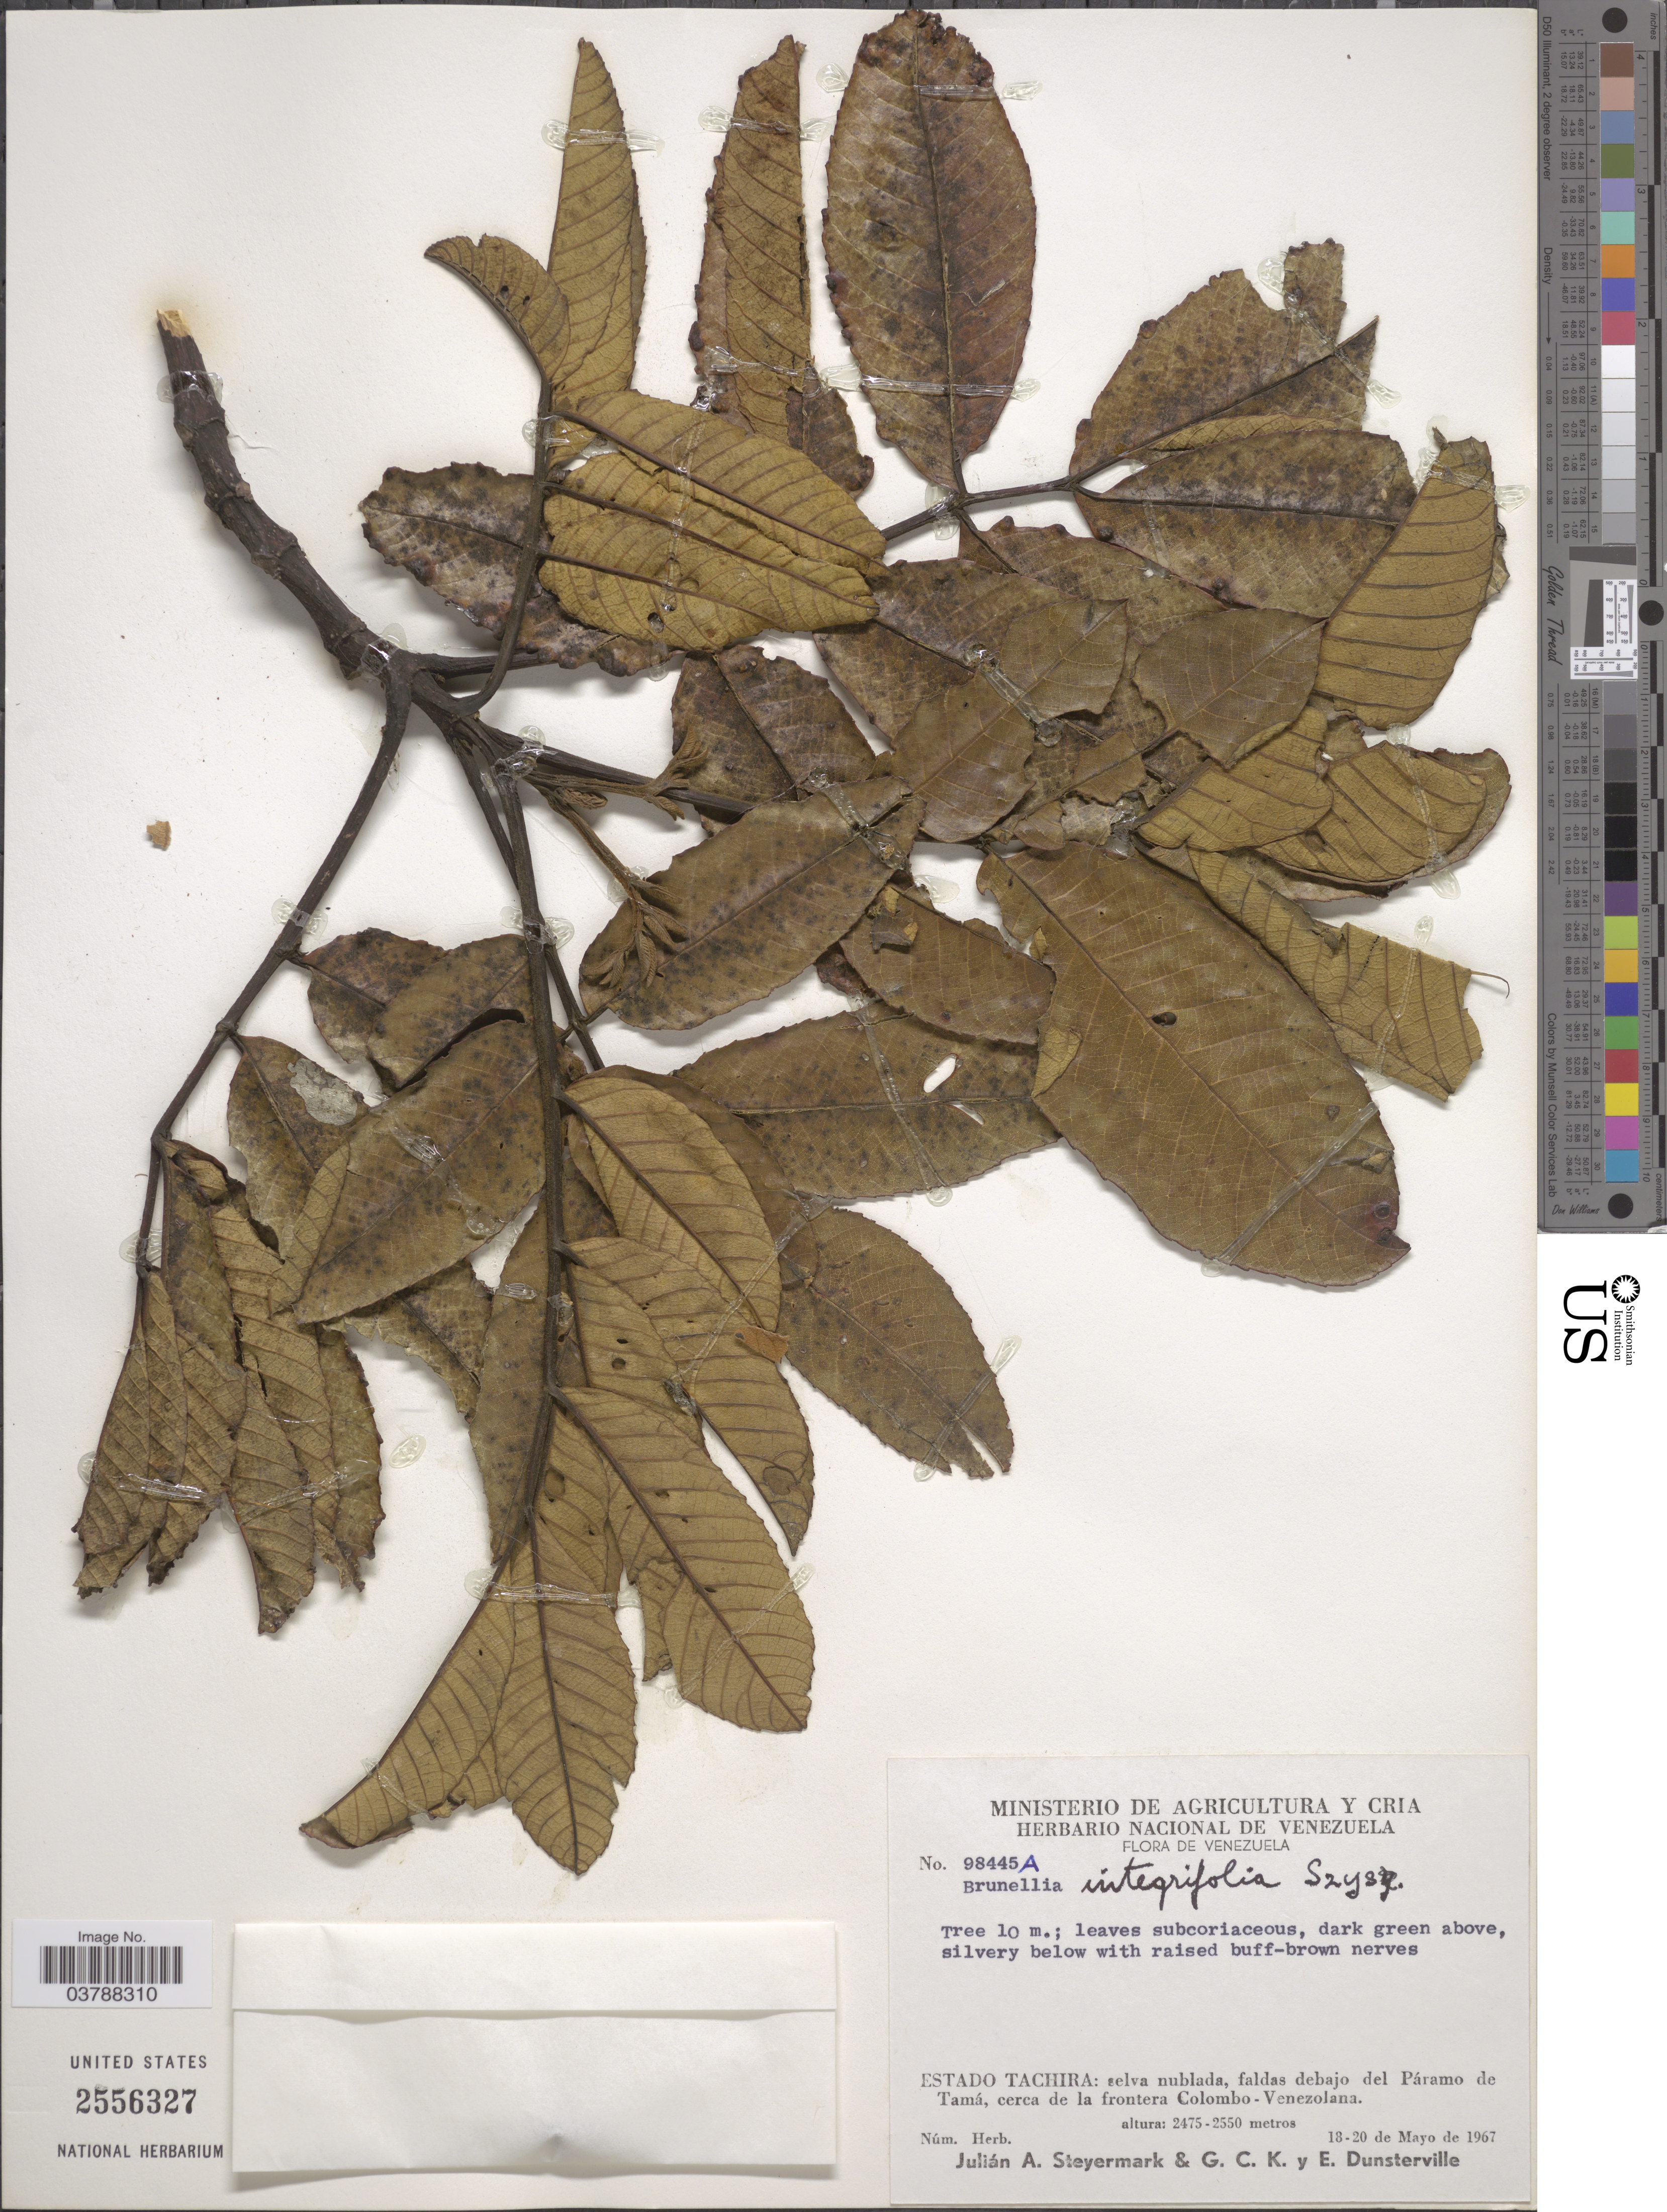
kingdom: Plantae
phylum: Tracheophyta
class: Magnoliopsida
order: Oxalidales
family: Brunelliaceae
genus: Brunellia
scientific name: Brunellia integrifolia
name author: Szyszyl.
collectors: J. Steyermark, G. C. K. Dunsterville & E. Dunsterville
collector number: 98445A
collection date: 1967-05-18/1967-05-20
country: Venezuela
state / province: Tachira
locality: Selva nublada, faldas debajo del Páramo de Tamá, cerca de la frontera Colombo-Venezolana.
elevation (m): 2475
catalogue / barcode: US 2556327